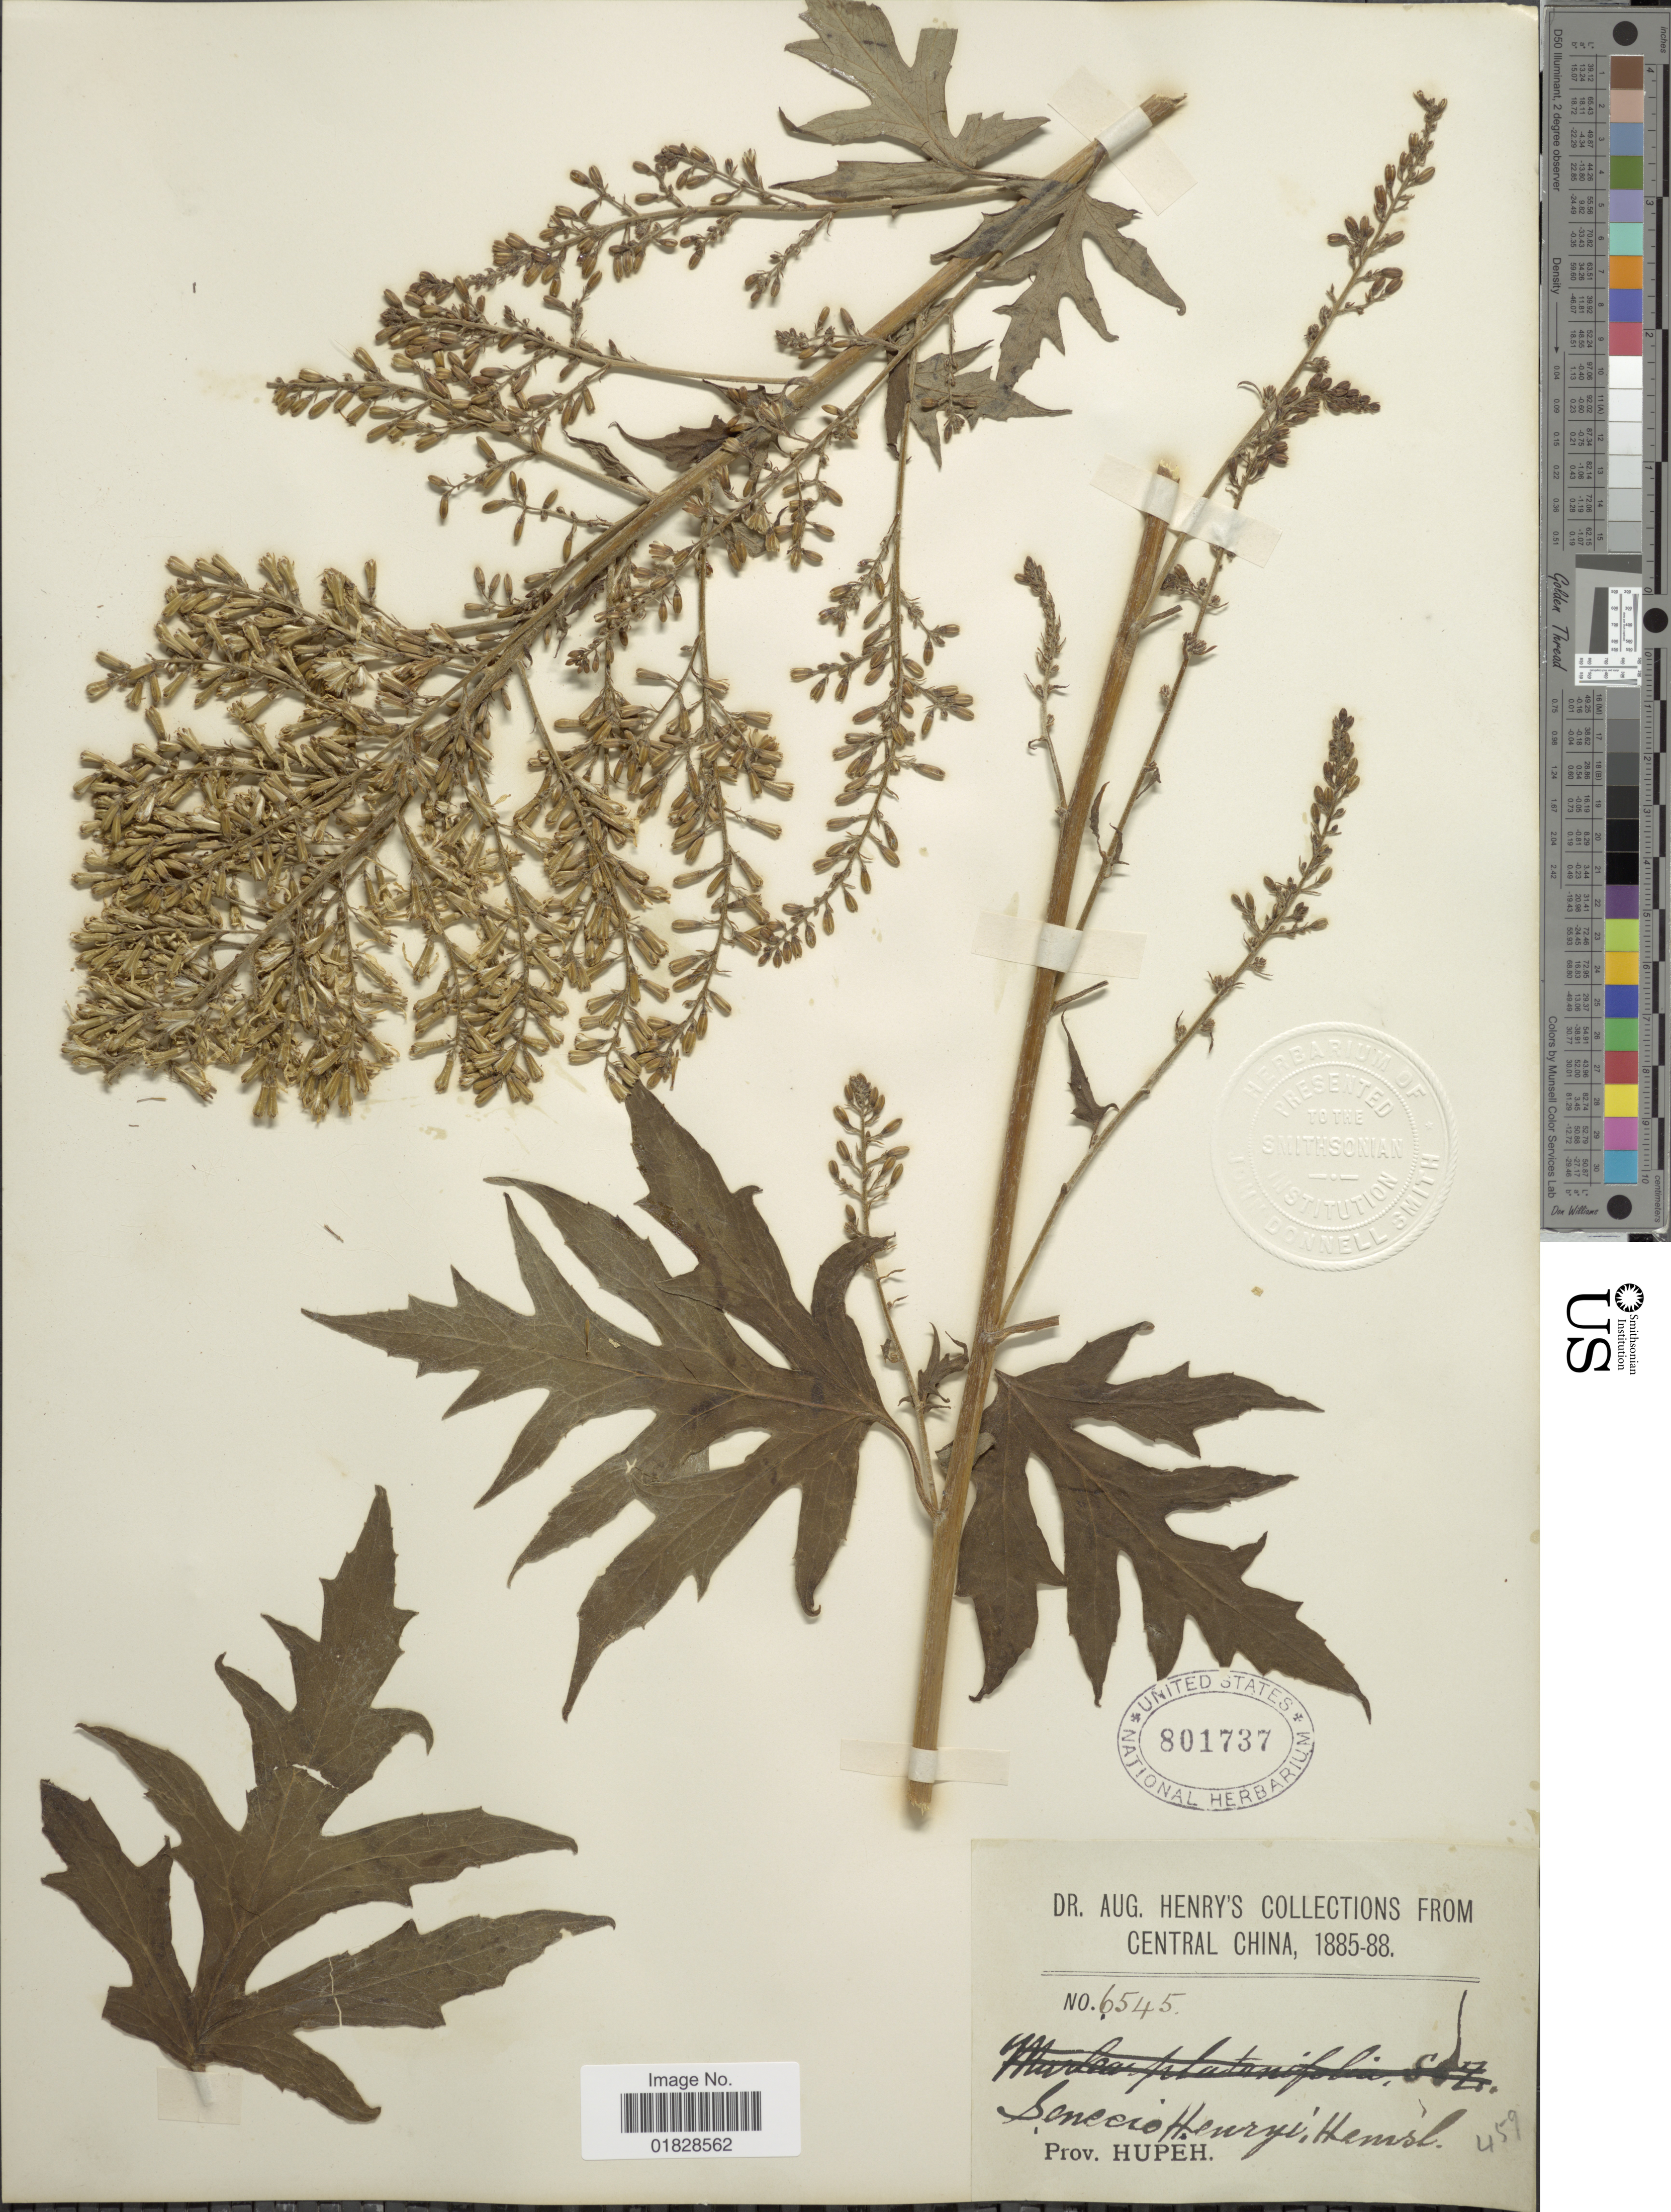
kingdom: Plantae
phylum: Tracheophyta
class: Magnoliopsida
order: Asterales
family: Asteraceae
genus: Sinacalia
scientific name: Sinacalia tangutica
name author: (Maximowicz) B. Nord.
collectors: A. Henry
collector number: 6545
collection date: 1885/1888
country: China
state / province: Hubei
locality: Central China. Prov. Hupeh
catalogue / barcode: US 801737